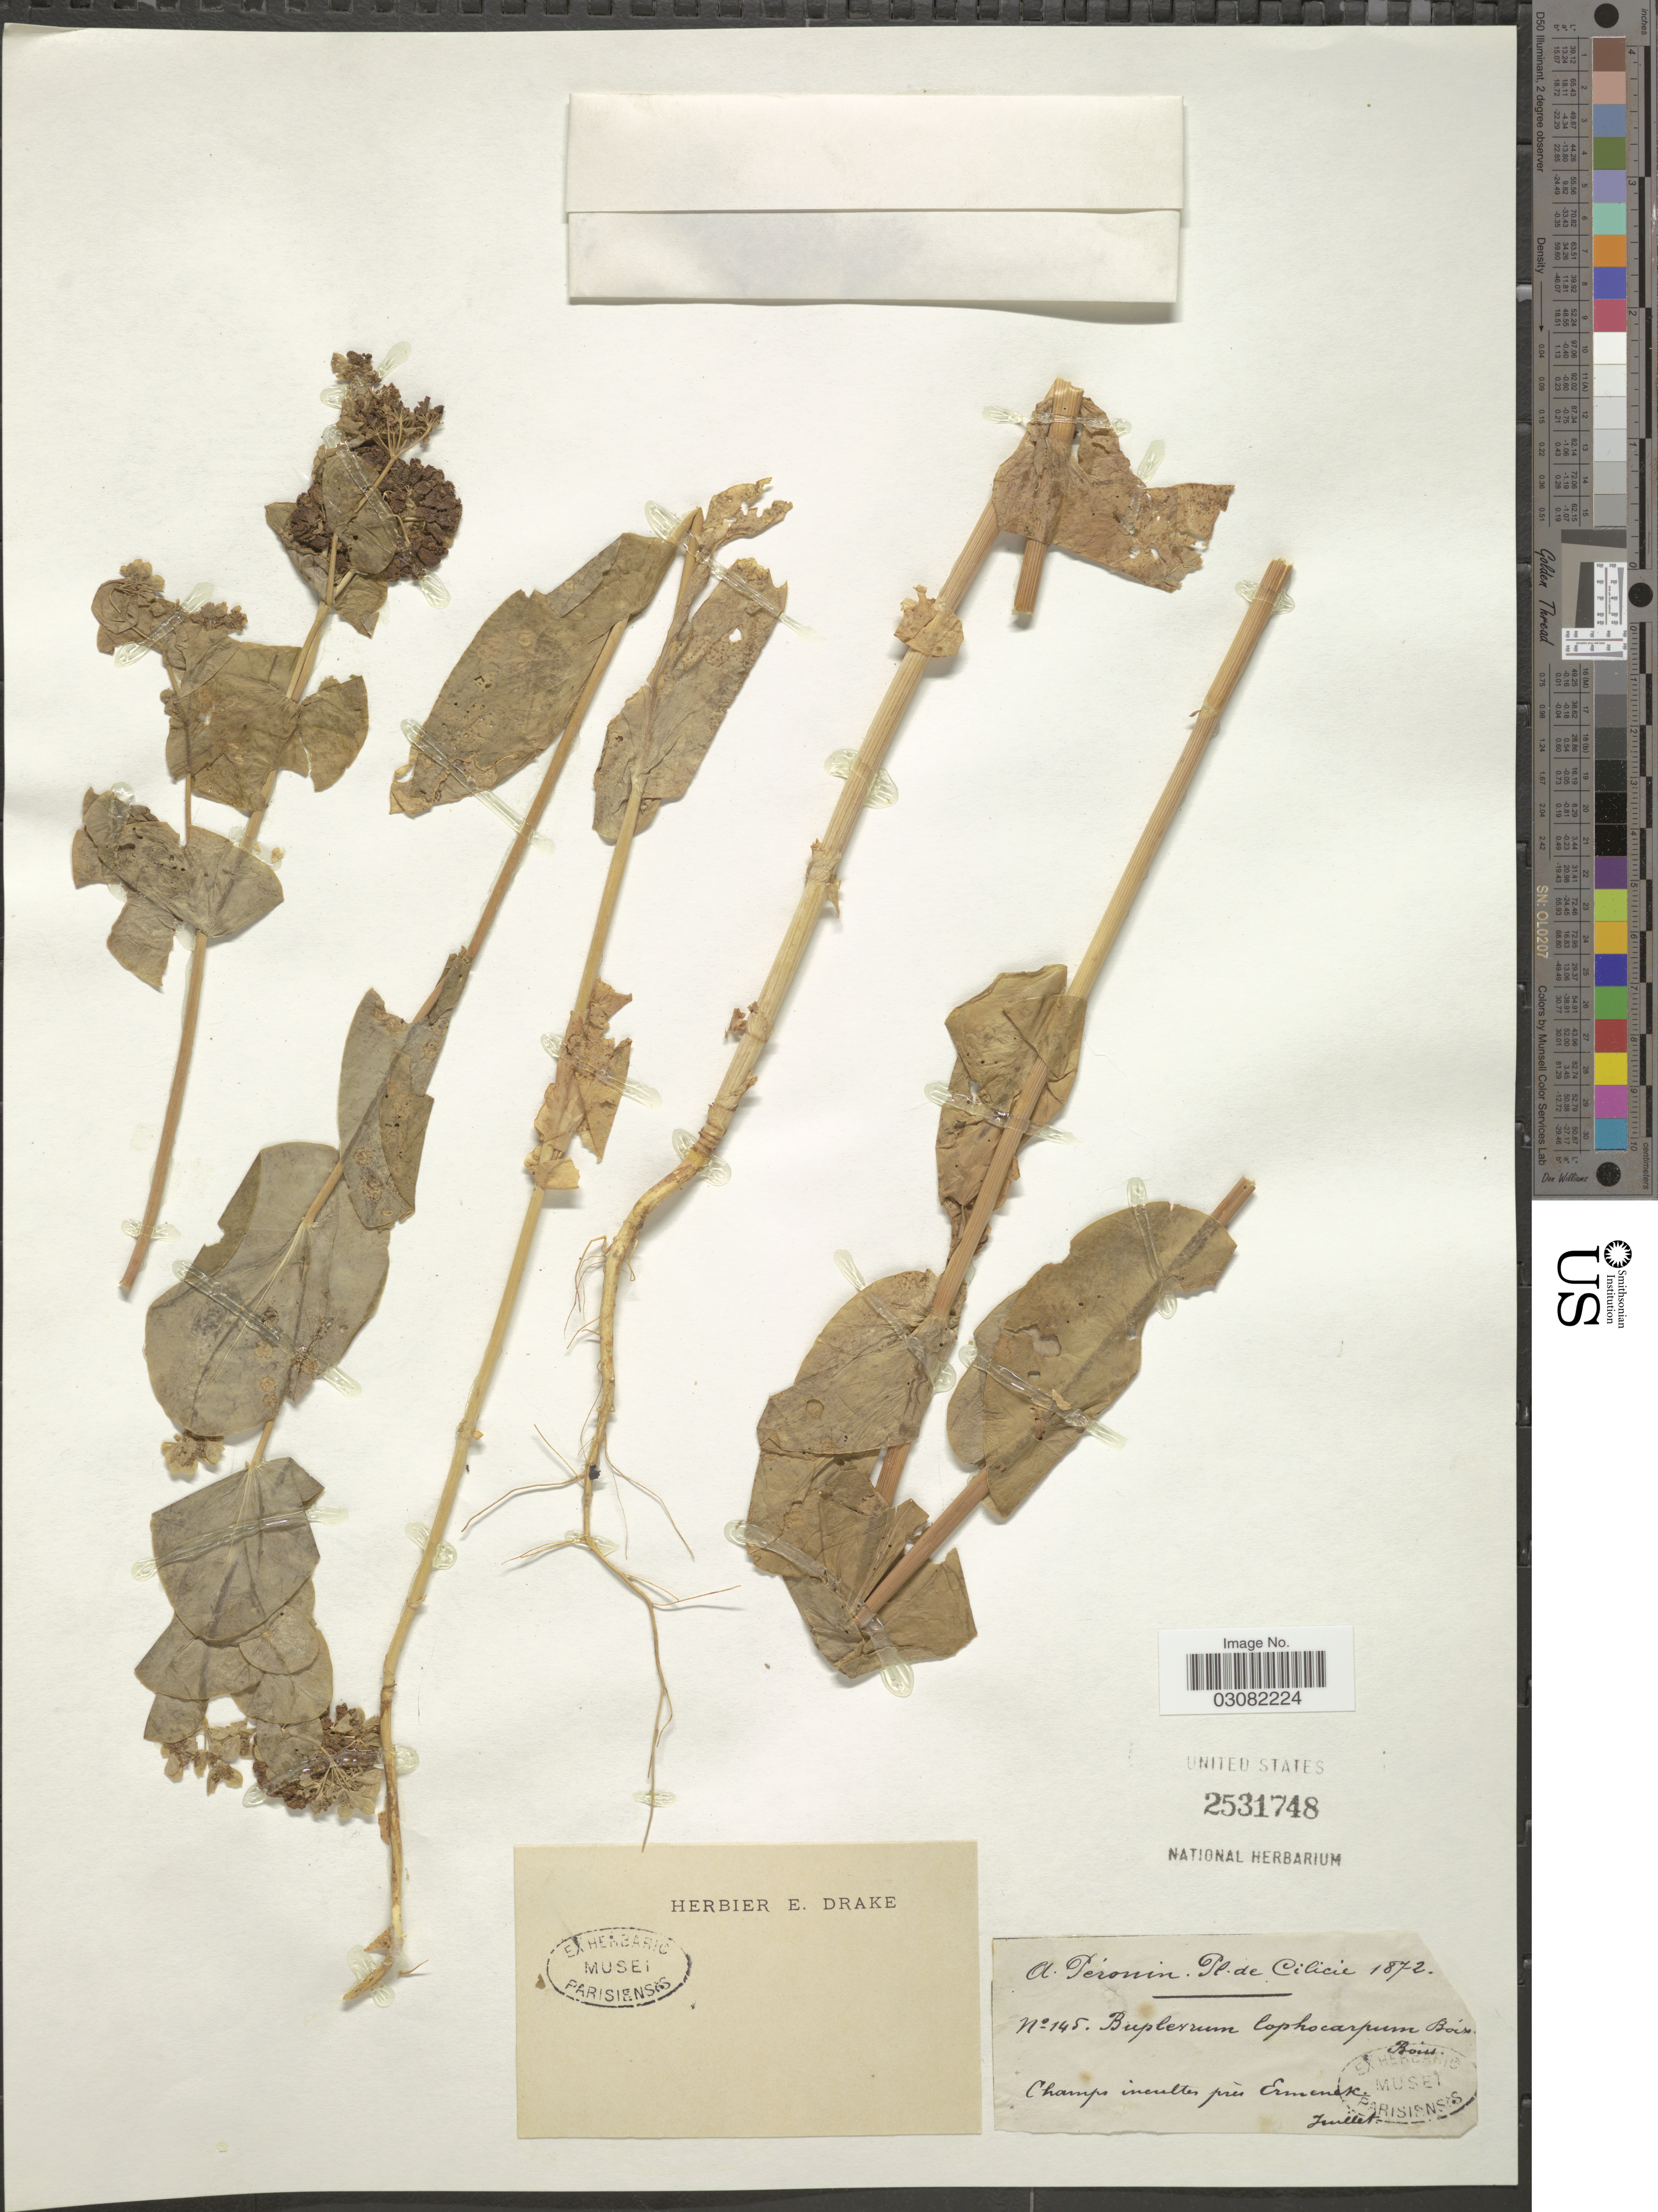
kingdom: Plantae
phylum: Tracheophyta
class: Magnoliopsida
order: Apiales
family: Apiaceae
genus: Bupleurum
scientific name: Bupleurum lophocarpum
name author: Boiss. & Balansa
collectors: A. Péronin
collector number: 145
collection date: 1872-07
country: Turkey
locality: Cilicie, Champs incultes prés Ermenek.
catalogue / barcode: US 2531748